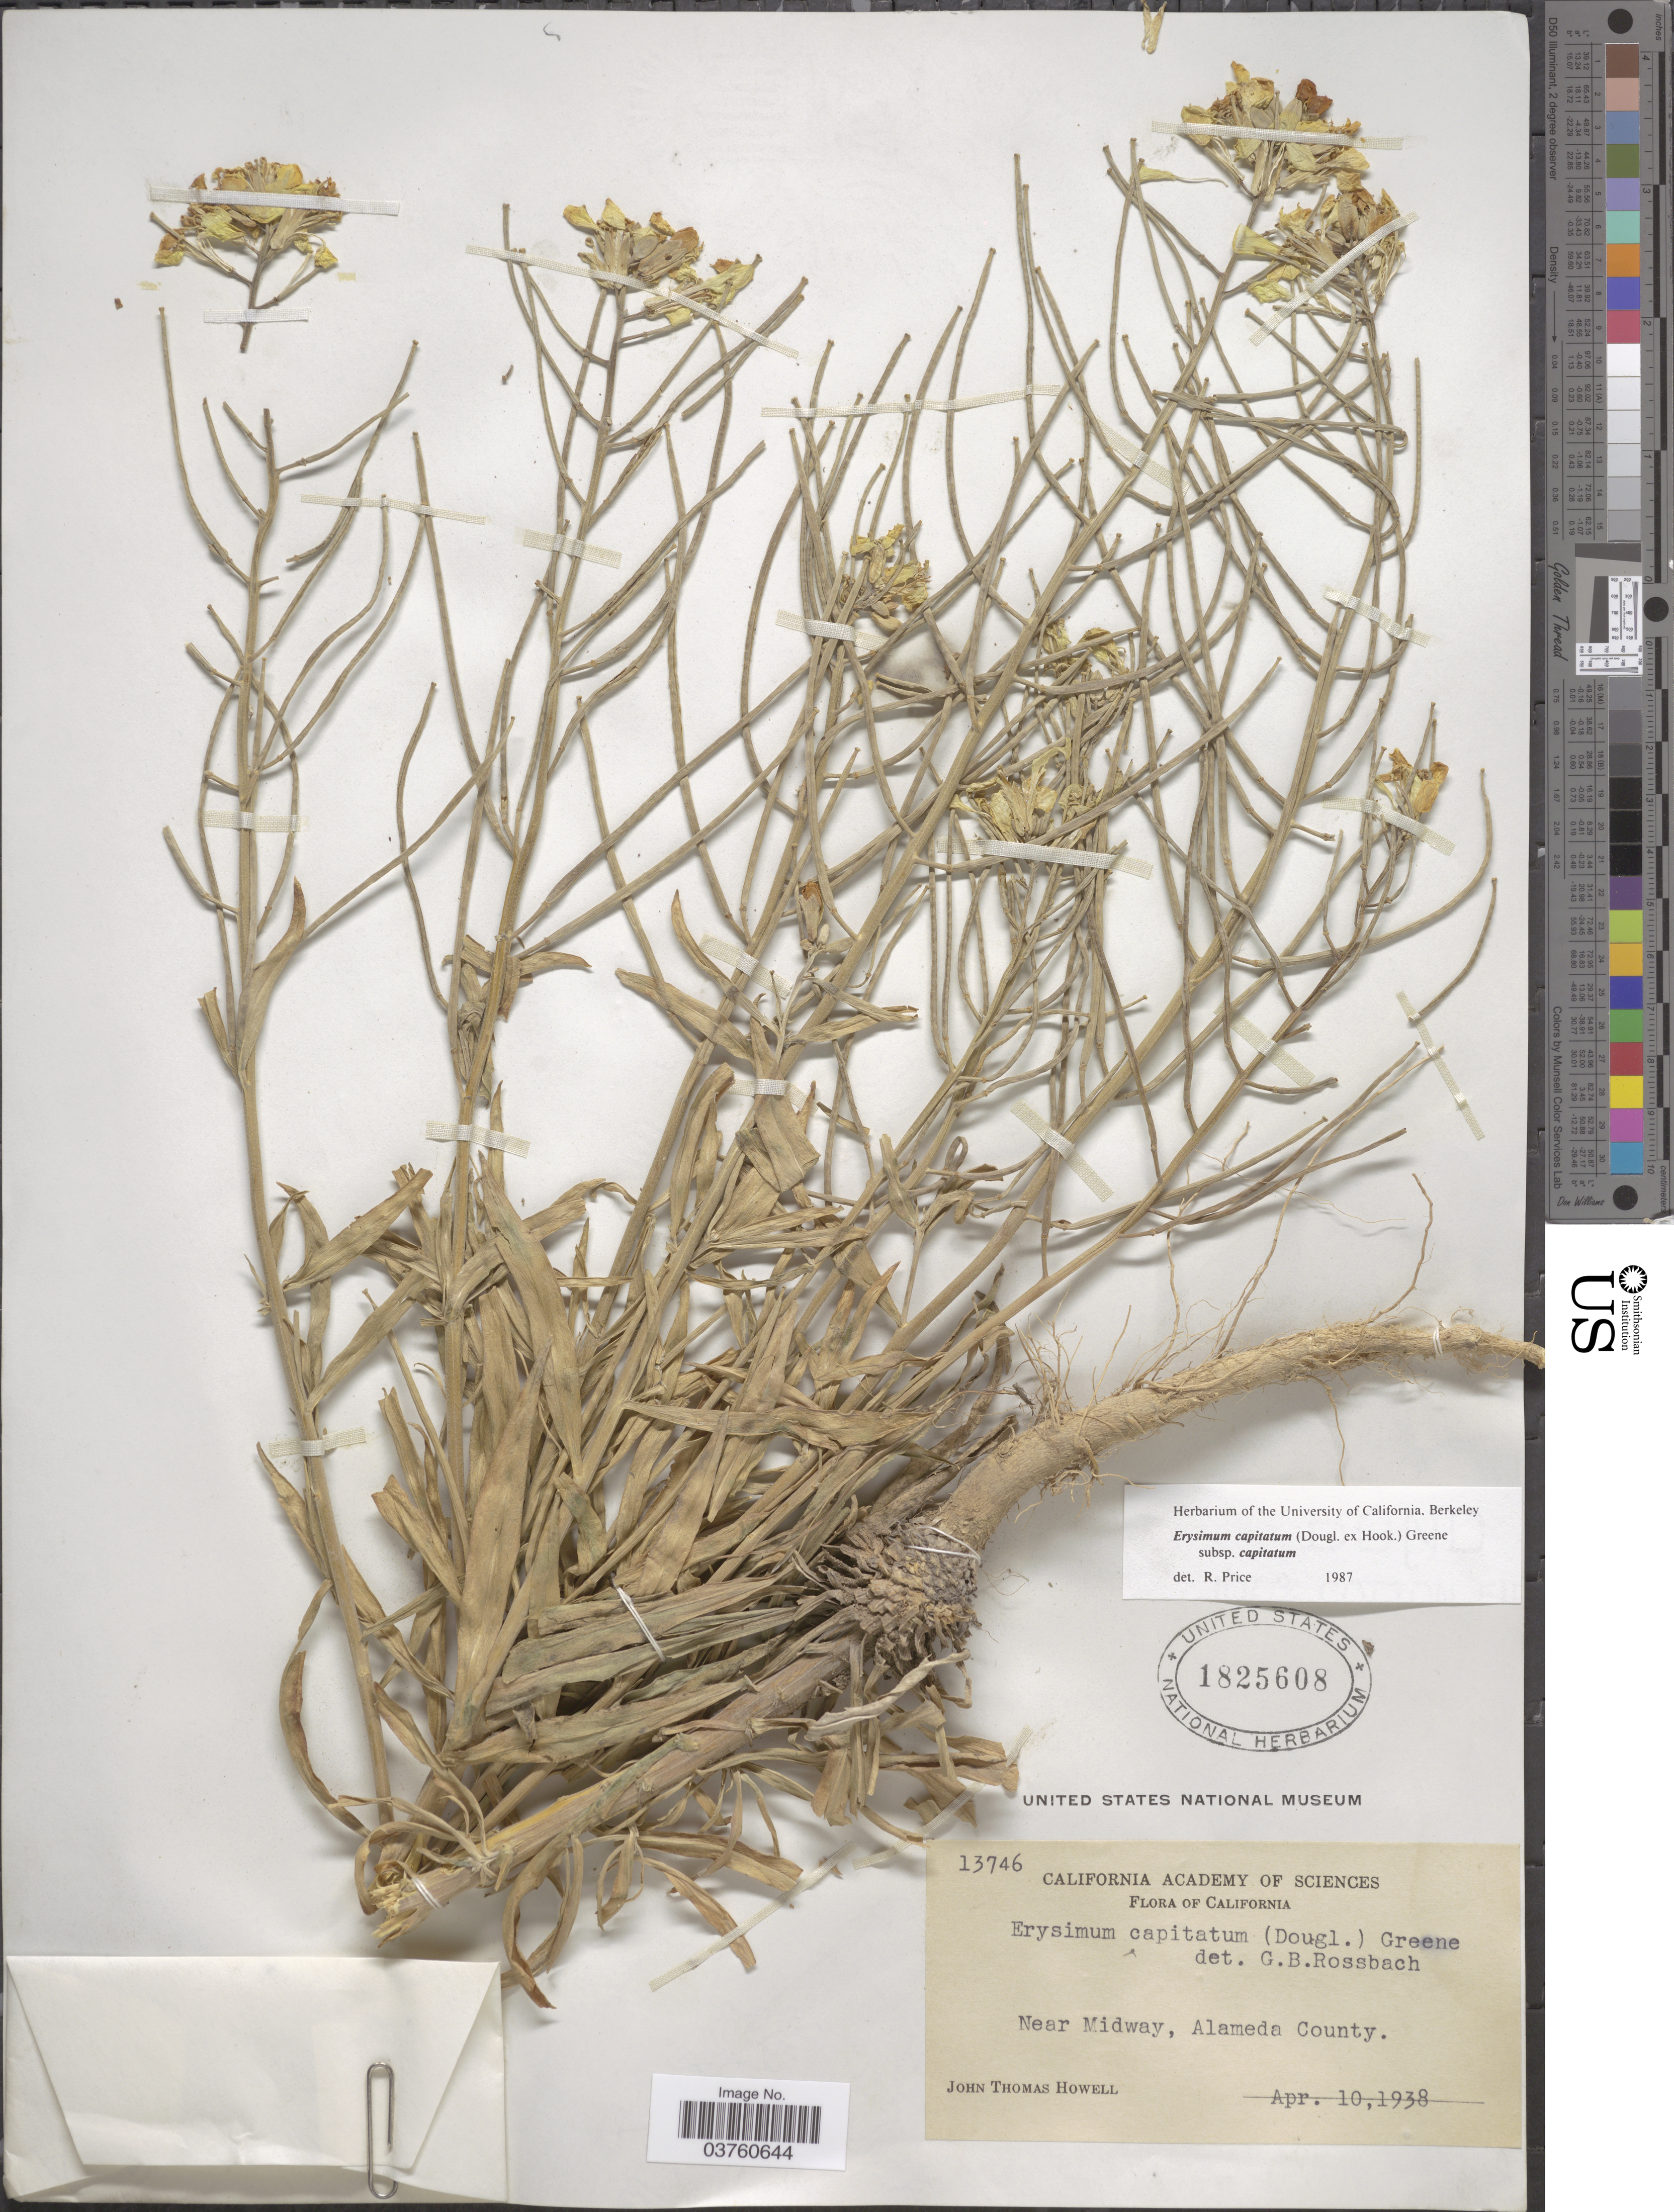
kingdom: Plantae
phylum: Tracheophyta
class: Magnoliopsida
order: Brassicales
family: Brassicaceae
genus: Erysimum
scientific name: Erysimum capitatum subsp. capitatum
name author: (Douglas ex Hook.) Greene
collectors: J. T. Howell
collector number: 13746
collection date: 1938-04-10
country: United States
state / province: California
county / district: Alameda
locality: Near Midway, Alameda County.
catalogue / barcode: US 1825608